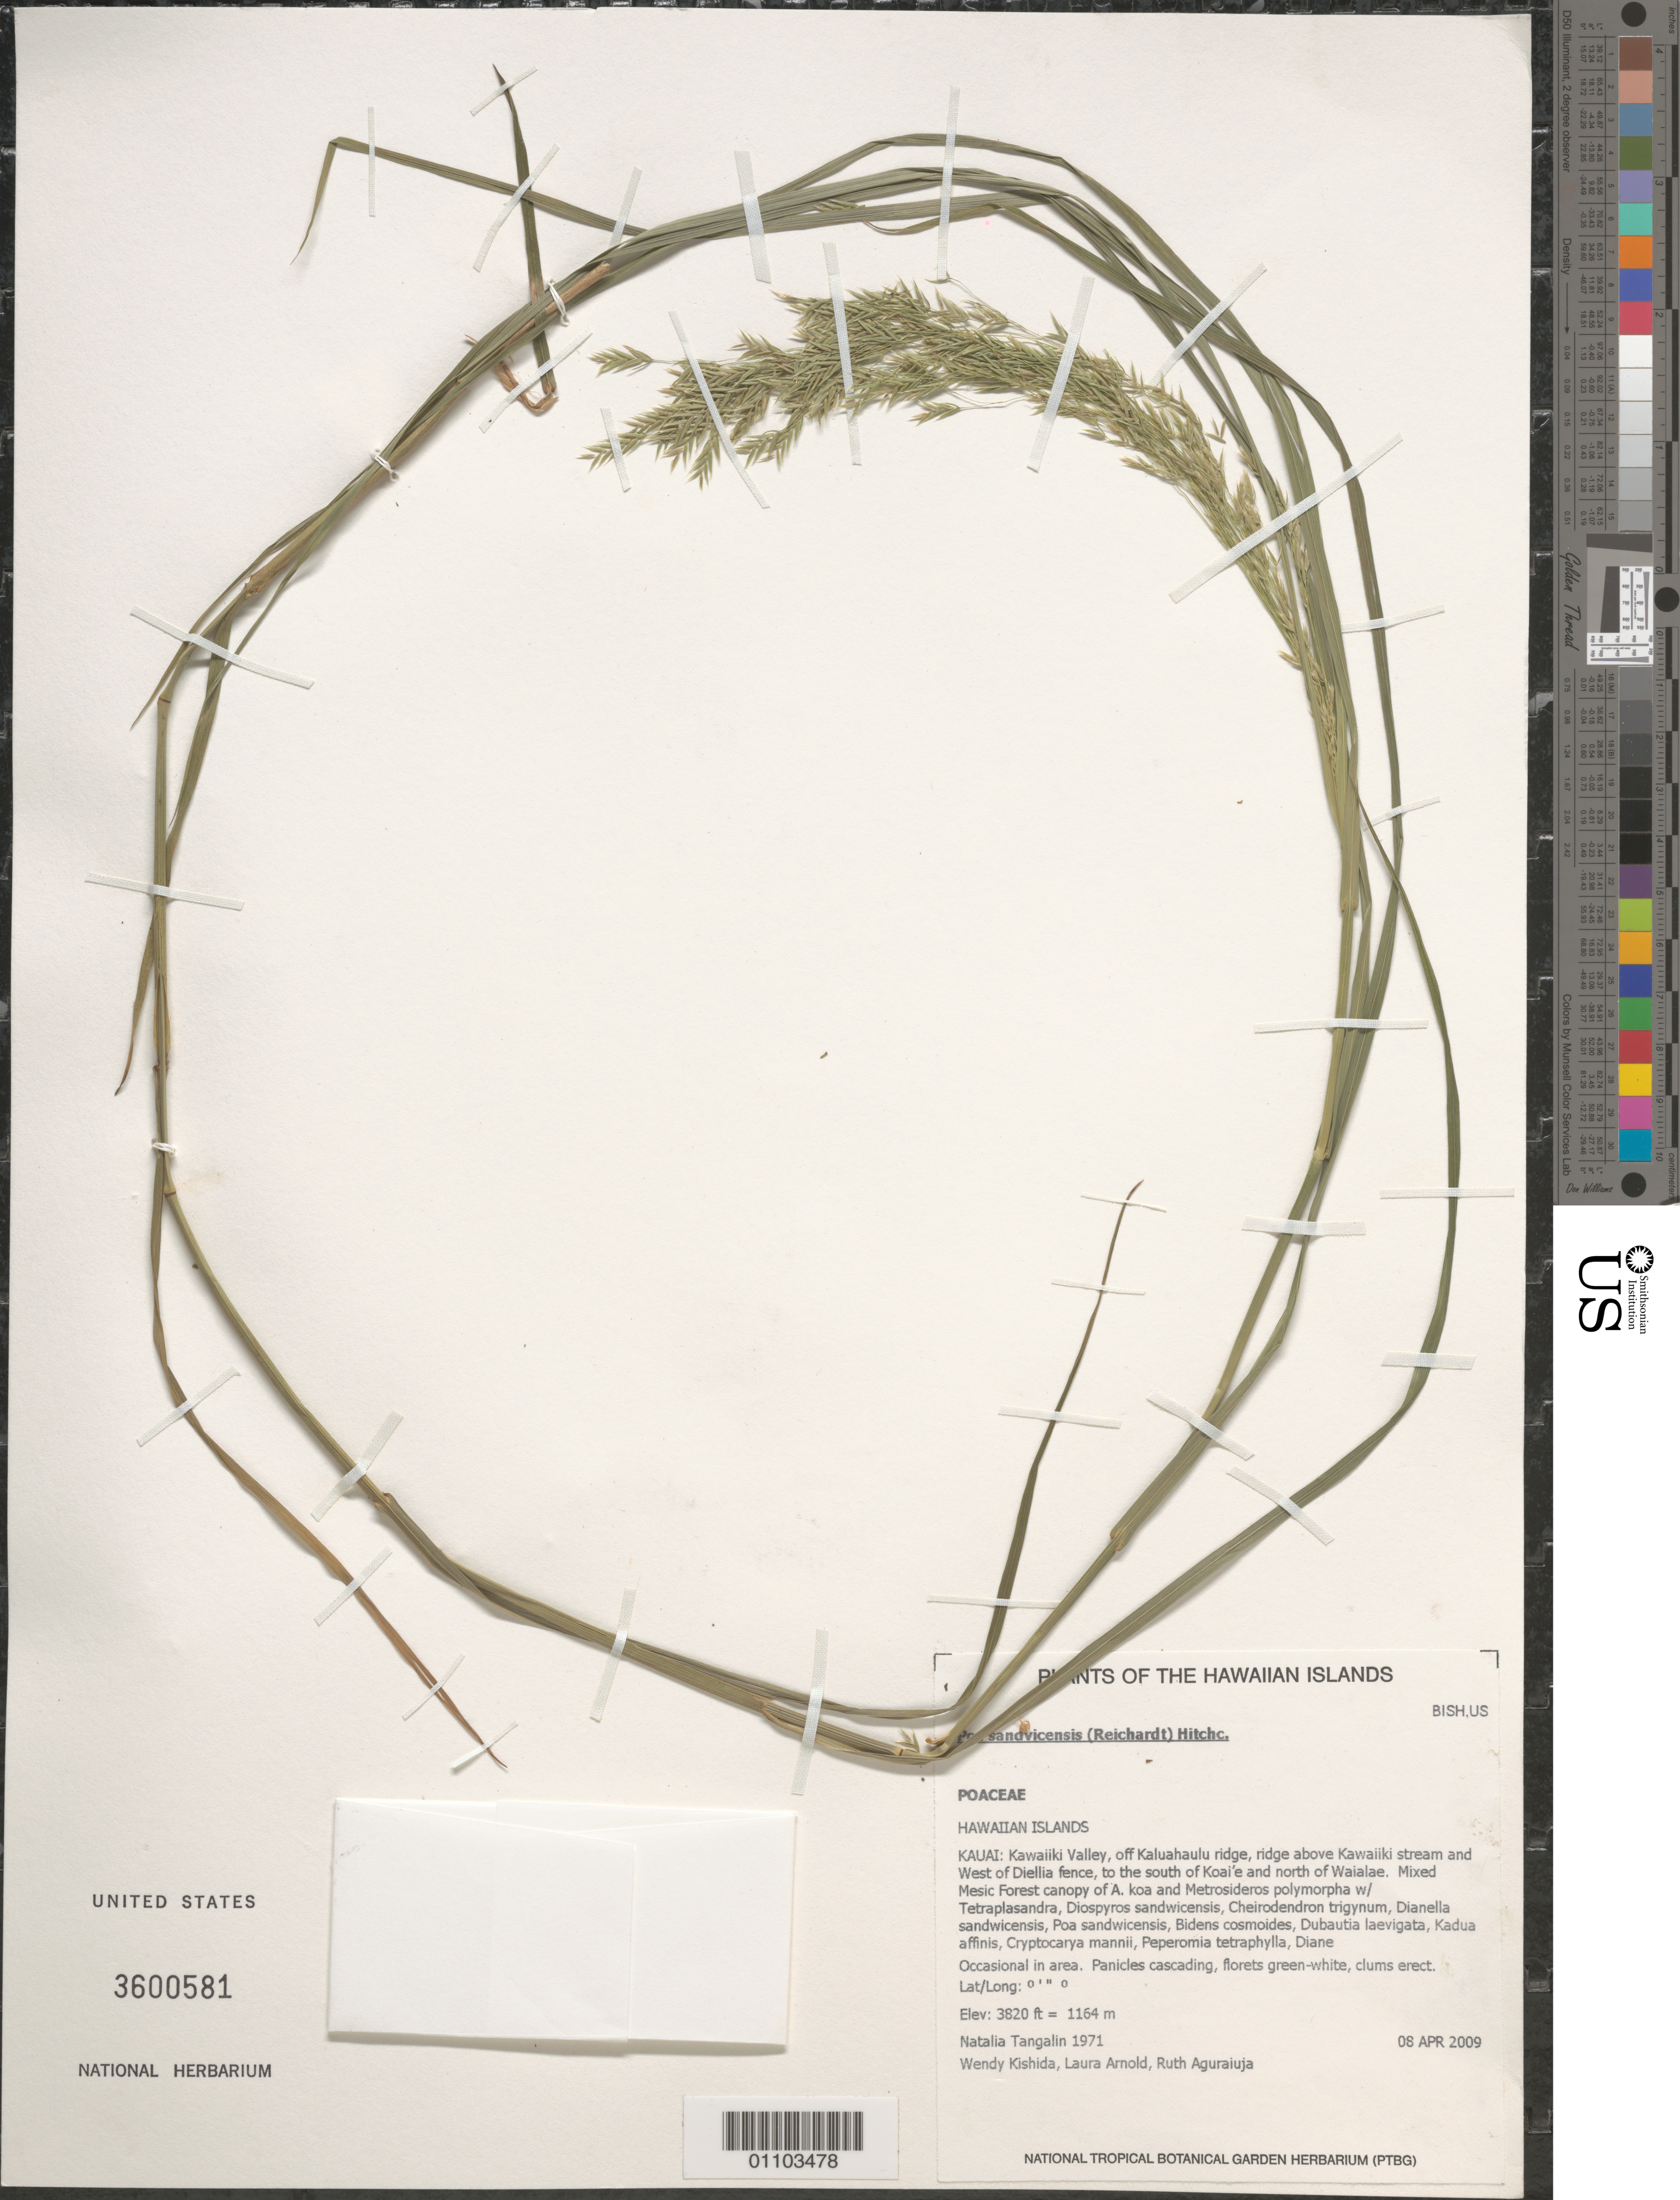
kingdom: Plantae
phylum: Tracheophyta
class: Liliopsida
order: Poales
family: Poaceae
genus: Poa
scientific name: Poa sandvicensis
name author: (Reich) Hitchc.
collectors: N. Tangalin, W. Kishida, L. Arnold & R. Aguraiuja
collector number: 1971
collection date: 2009-04-08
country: United States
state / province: Hawaii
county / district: Kaui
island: Kaua'i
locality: Kawaiiki valley, off Kaluahaulu ridge, ridge above Kawaiiki stream.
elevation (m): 1164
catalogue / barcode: US 3600581